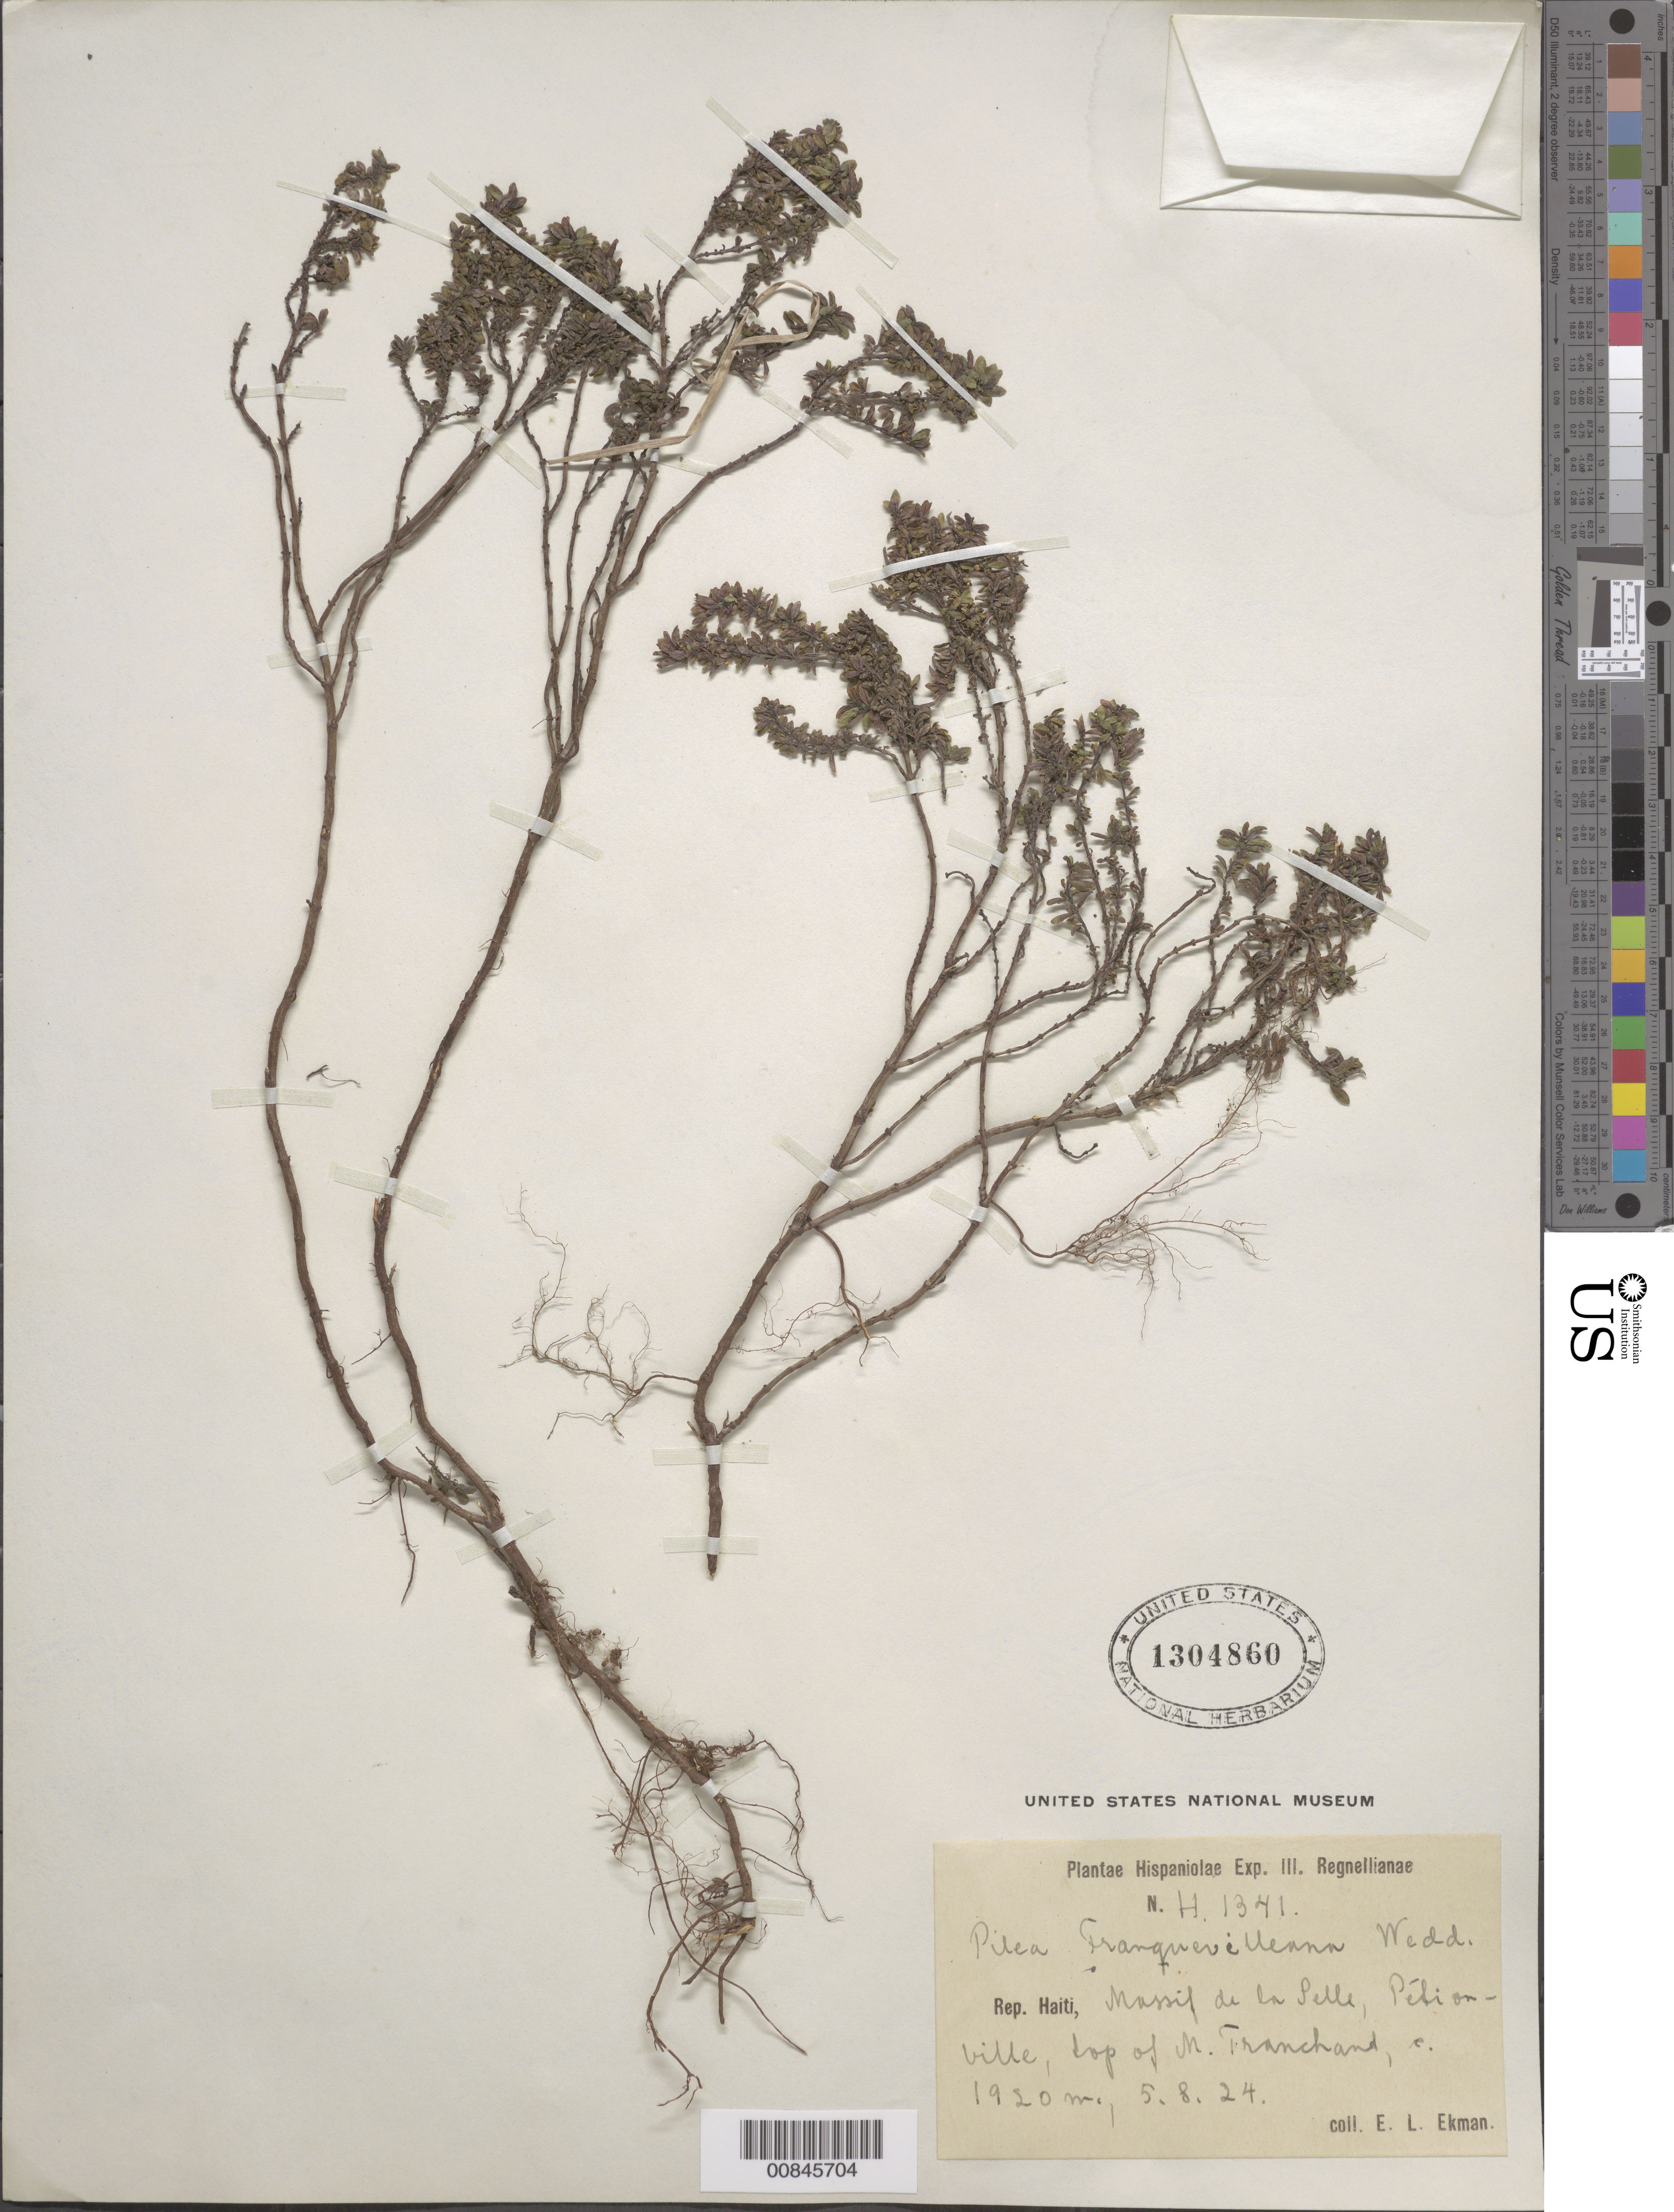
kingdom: Plantae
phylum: Tracheophyta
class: Magnoliopsida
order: Rosales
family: Urticaceae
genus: Pilea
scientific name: Pilea franquevilleana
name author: Wedd.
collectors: E. L. Ekman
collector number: H 1341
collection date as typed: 05 Aug 1924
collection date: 1924-08-05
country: Haiti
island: Hispaniola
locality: Massif de la Selle, Pétionville, top of M. Tranchant.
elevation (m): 1920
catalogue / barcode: US 1304860